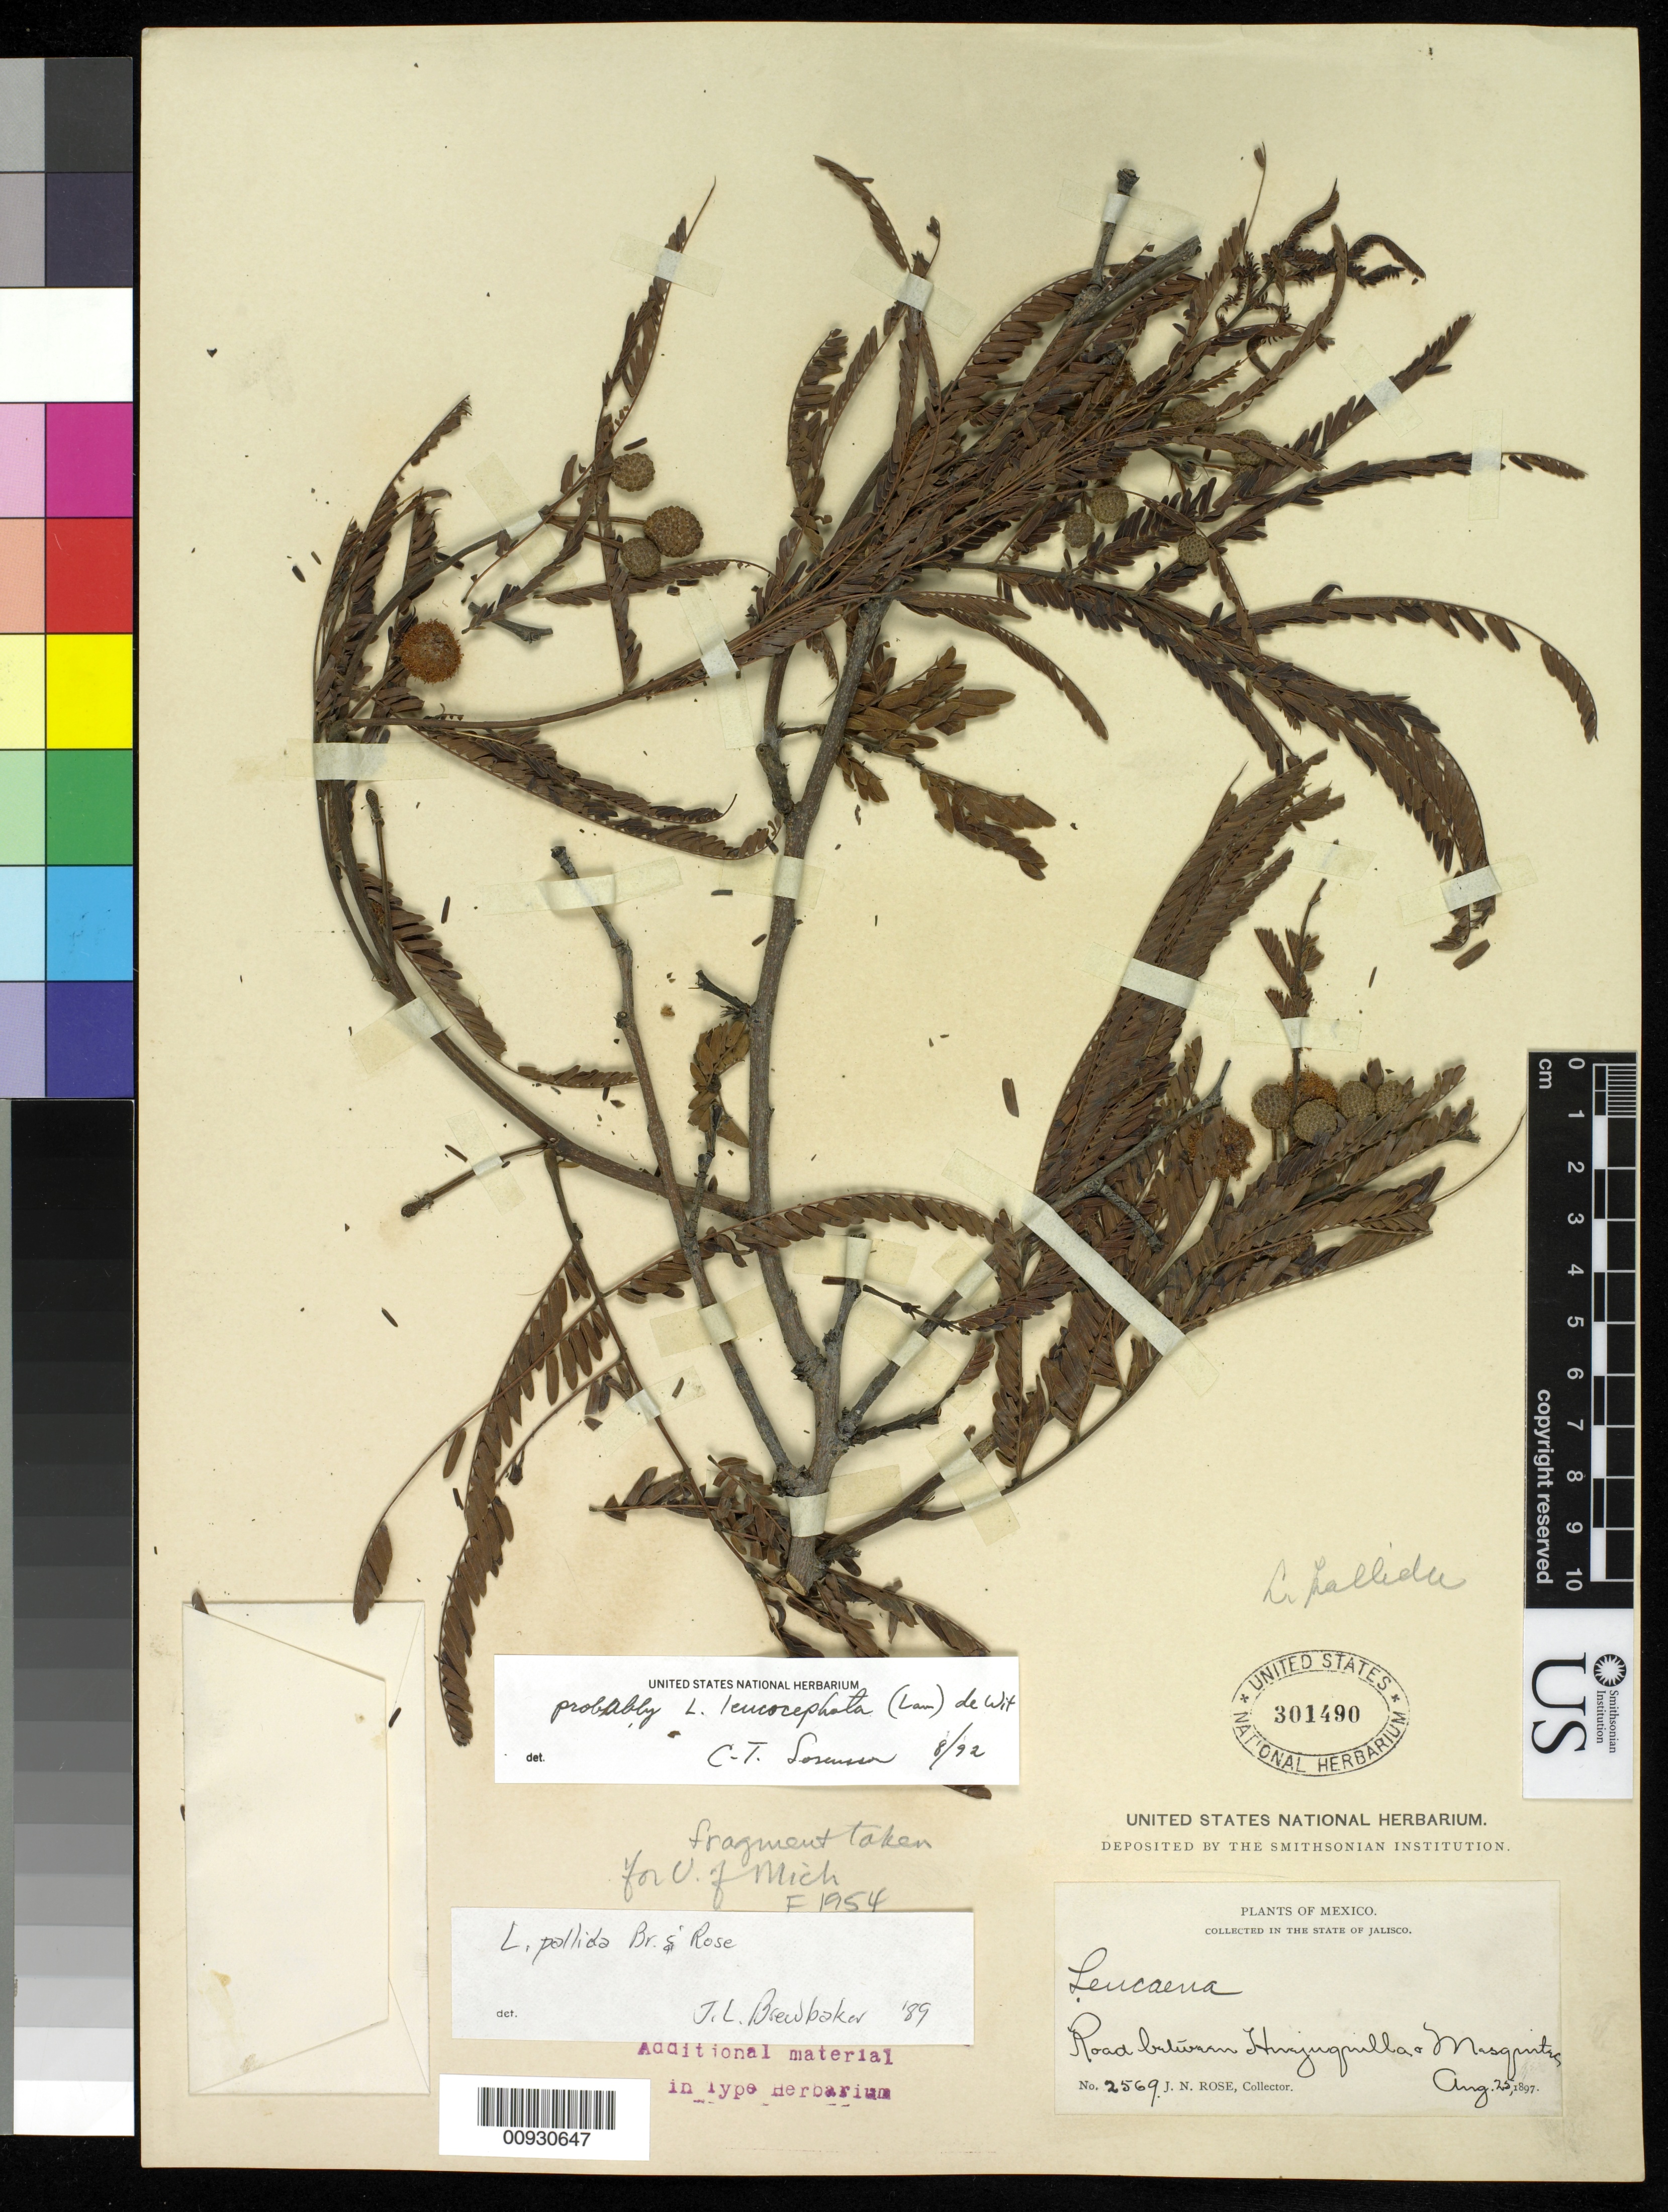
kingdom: Plantae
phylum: Tracheophyta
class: Magnoliopsida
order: Fabales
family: Fabaceae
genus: Leucaena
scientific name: Leucaena pallida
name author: Britton & Rose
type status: Isotype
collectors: J. N. Rose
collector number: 2569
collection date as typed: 25 Aug 1897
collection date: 1897-08-25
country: Mexico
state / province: Jalisco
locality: Road between Hurynguillo & Mequitas.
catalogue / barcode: US 301490